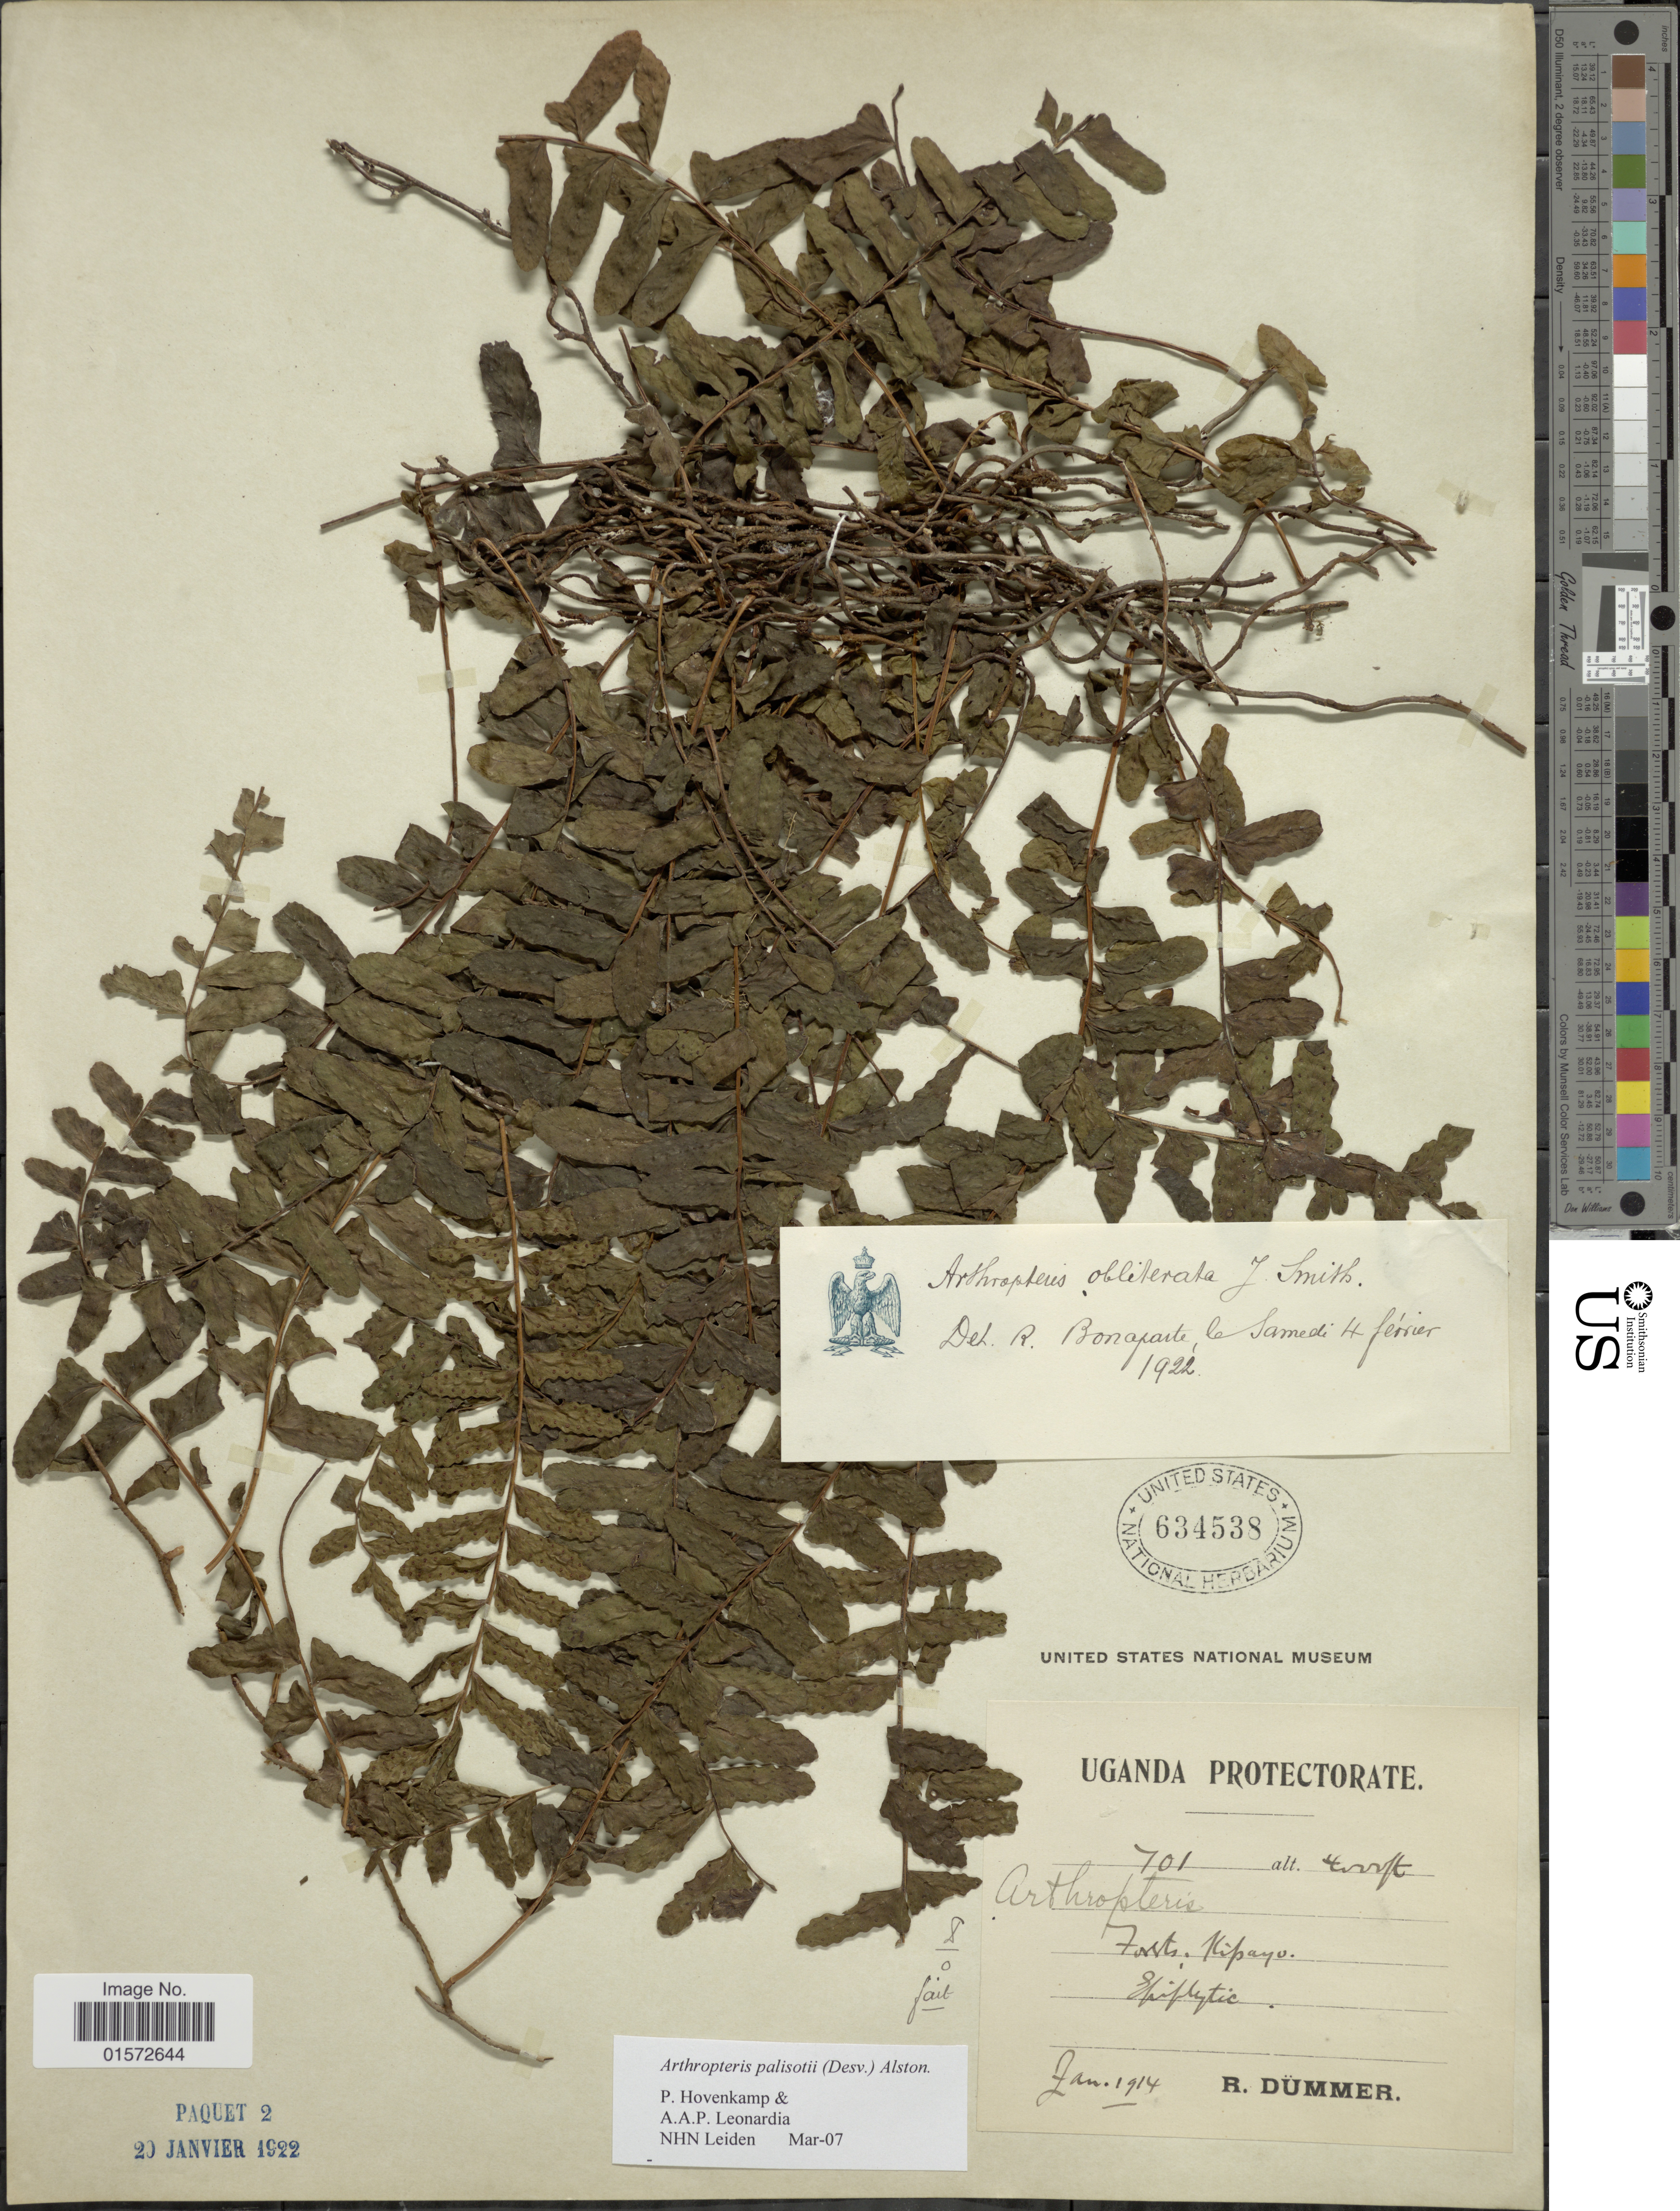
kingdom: Plantae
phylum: Tracheophyta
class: Polypodiopsida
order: Polypodiales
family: Tectariaceae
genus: Arthropteris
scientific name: Arthropteris palisotii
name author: (Desv.) Alston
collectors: R. A. Dümmer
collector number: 701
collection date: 1914-01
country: Uganda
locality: Forest Kipayo.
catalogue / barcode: US 634538